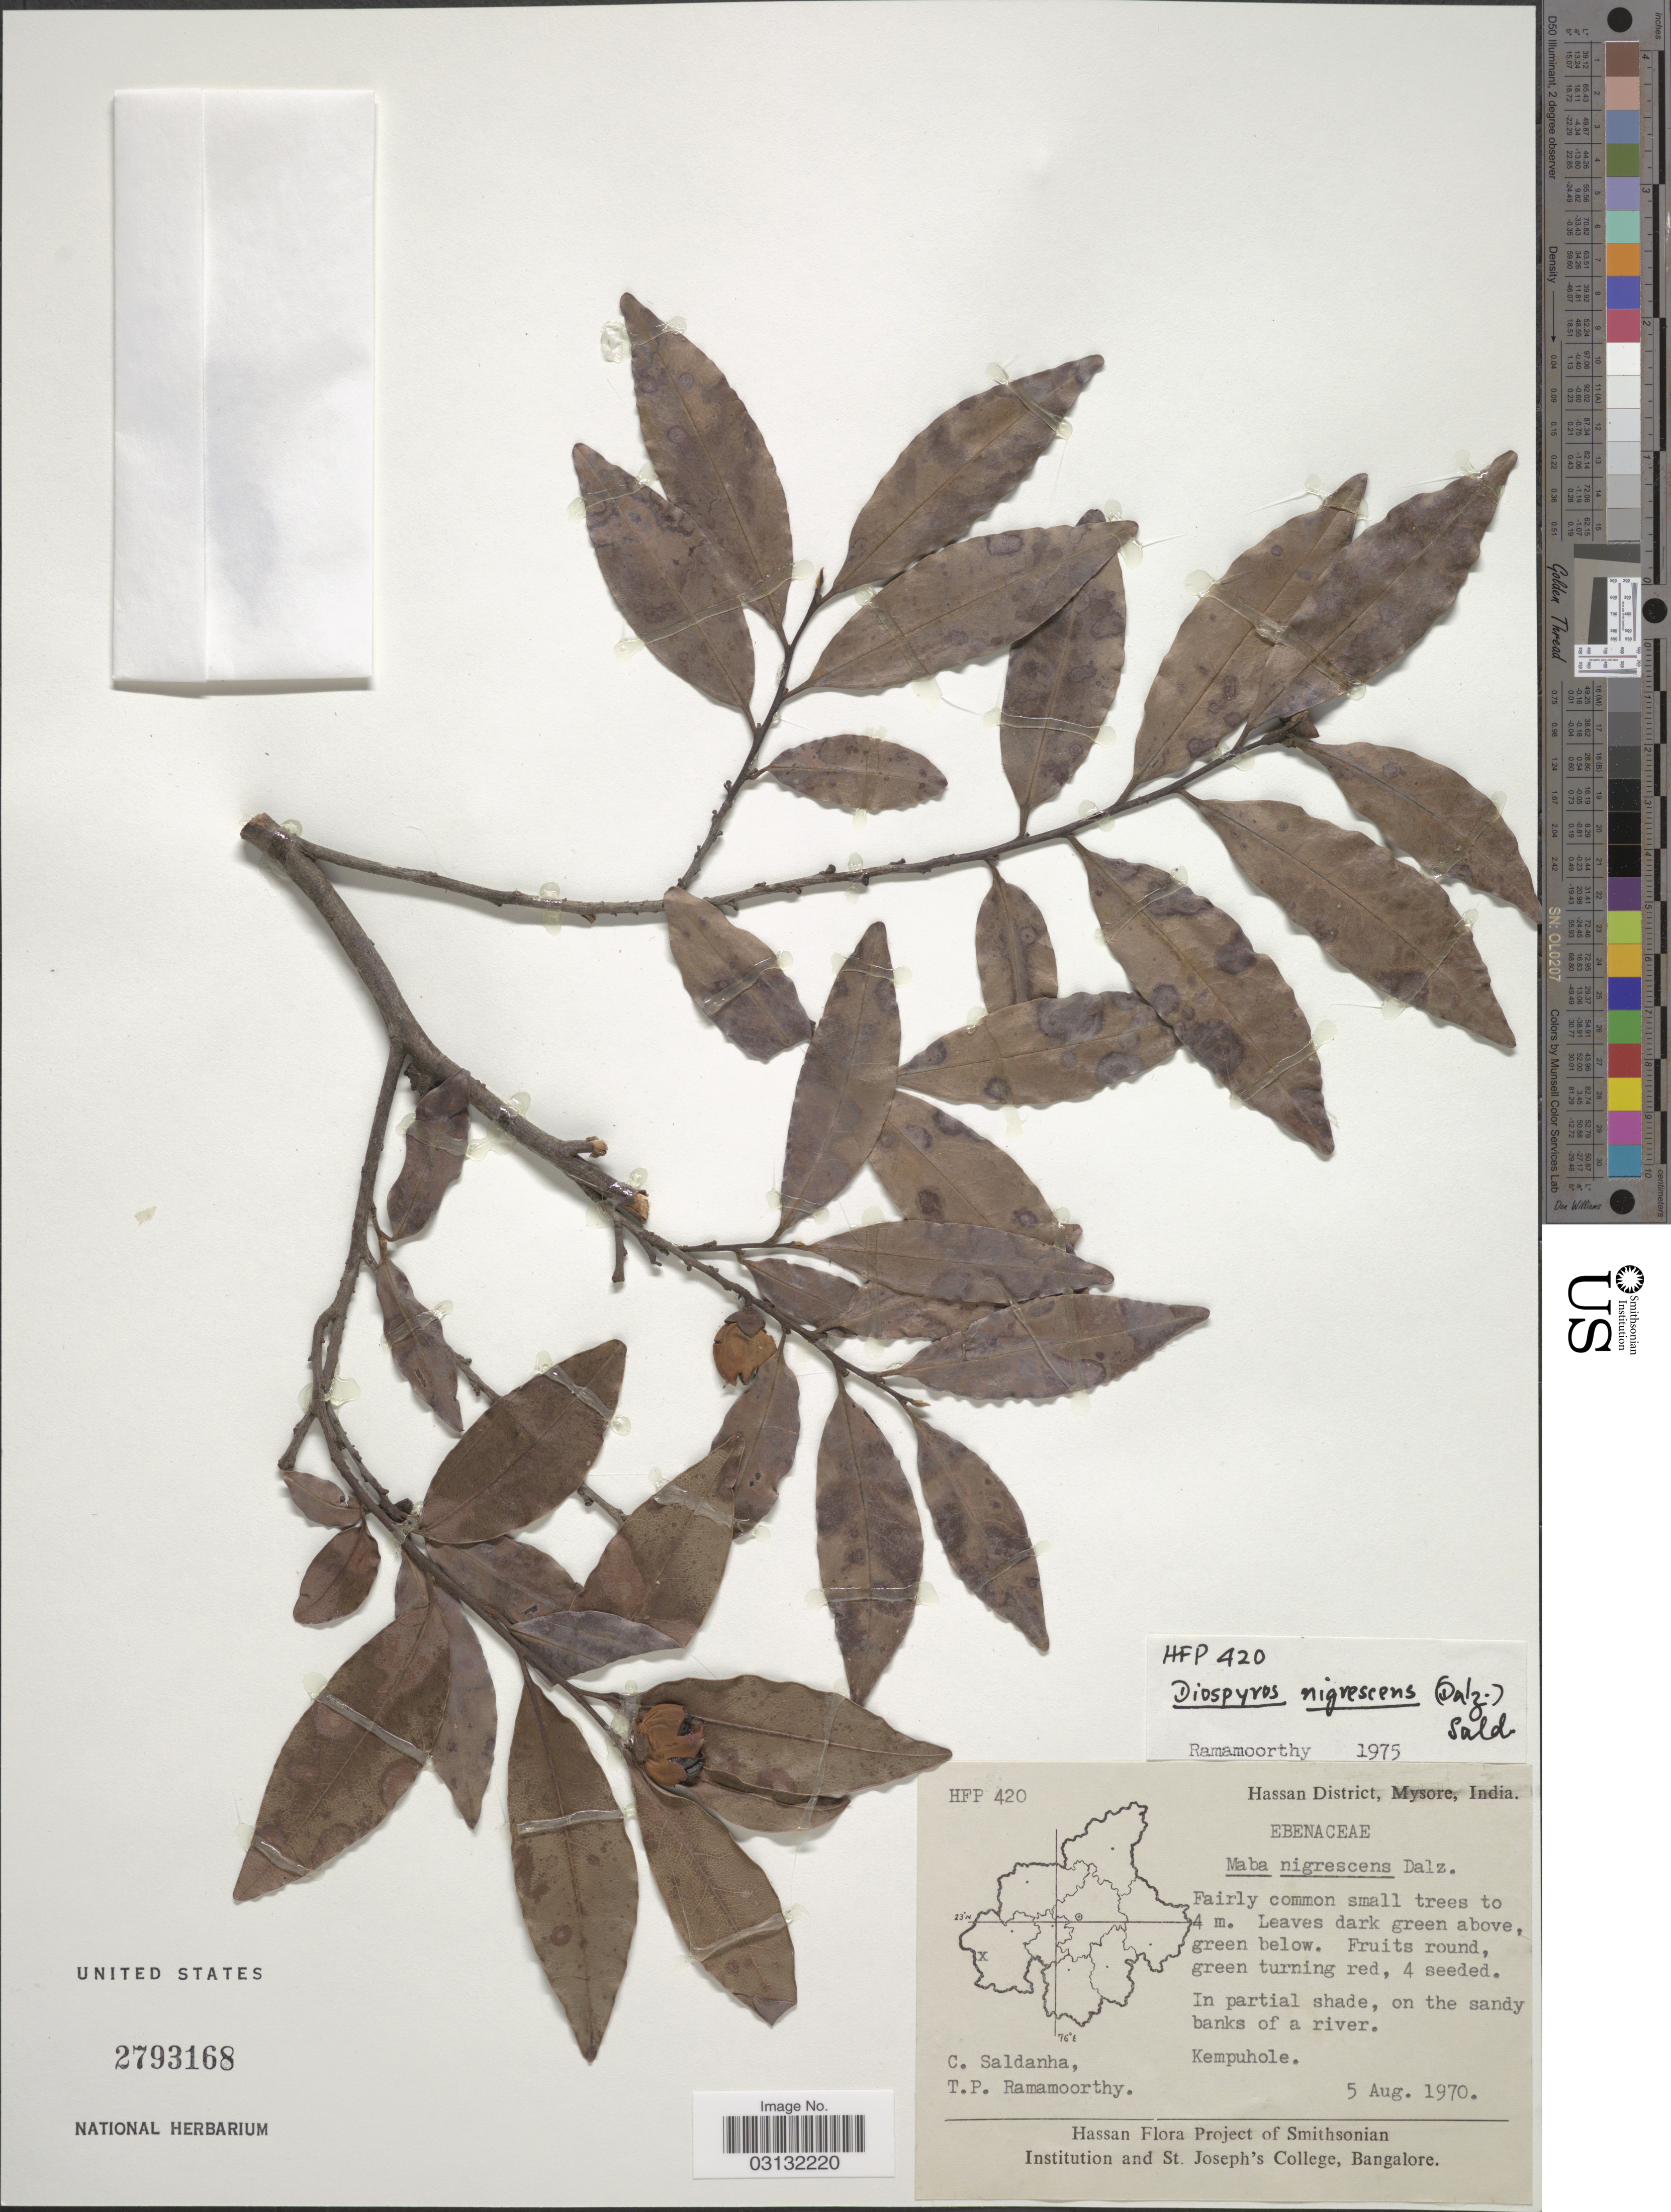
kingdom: Plantae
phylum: Tracheophyta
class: Magnoliopsida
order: Ericales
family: Ebenaceae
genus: Diospyros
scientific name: Diospyros nigrescens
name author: (Dalzell) C.J. Saldanha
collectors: C. J. Saldanha & T. P. Ramamoorthy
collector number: HFP 420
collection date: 1970-08-05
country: India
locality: Hassan District, Kempuhole. Banks of a river.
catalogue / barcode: US 2793168